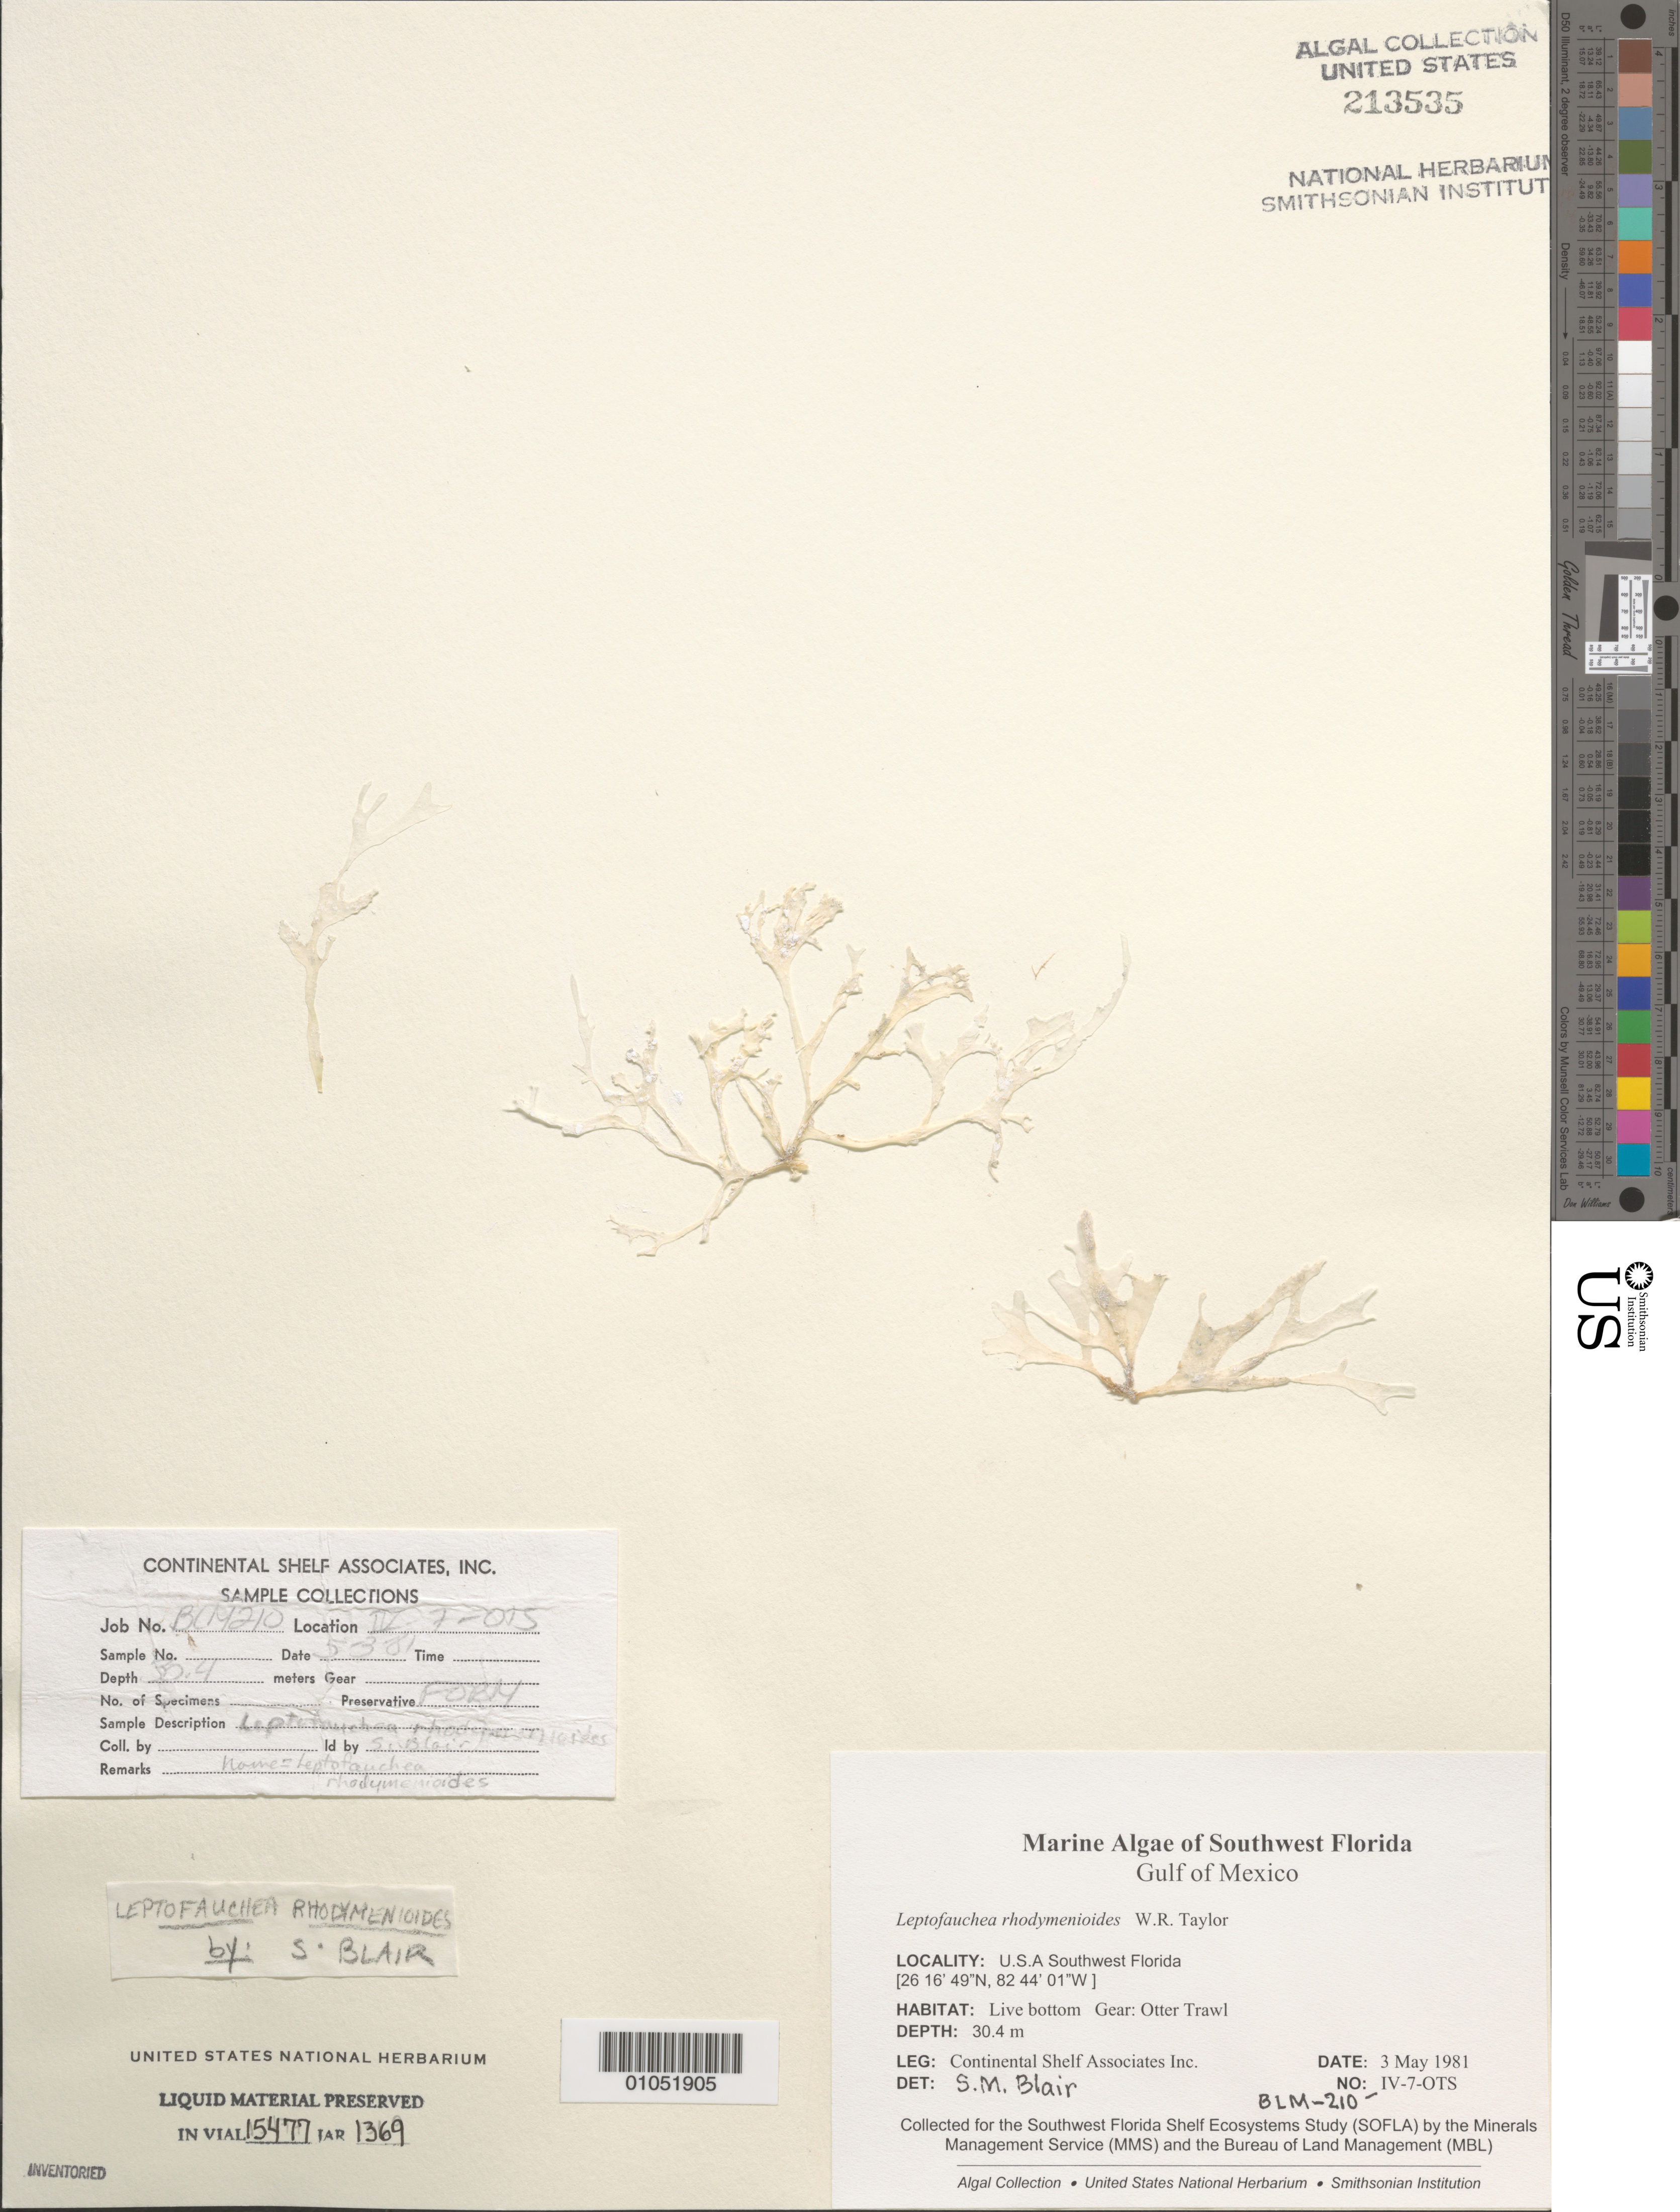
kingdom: Plantae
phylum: Rhodophyta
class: Florideophyceae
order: Rhodymeniales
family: Faucheaceae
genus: Leptofauchea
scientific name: Leptofauchea rhodymenioides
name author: W.R. Taylor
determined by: Blair, S. M.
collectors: Continental Shelf Associates for the MMS/BLM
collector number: BLM-210-IV-7-OTS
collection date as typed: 03 May 1981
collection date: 1981-05-03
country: United States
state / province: Florida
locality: Gulf of Mexico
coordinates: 26 16'49"N, 82 44'01"W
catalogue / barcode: US 213535